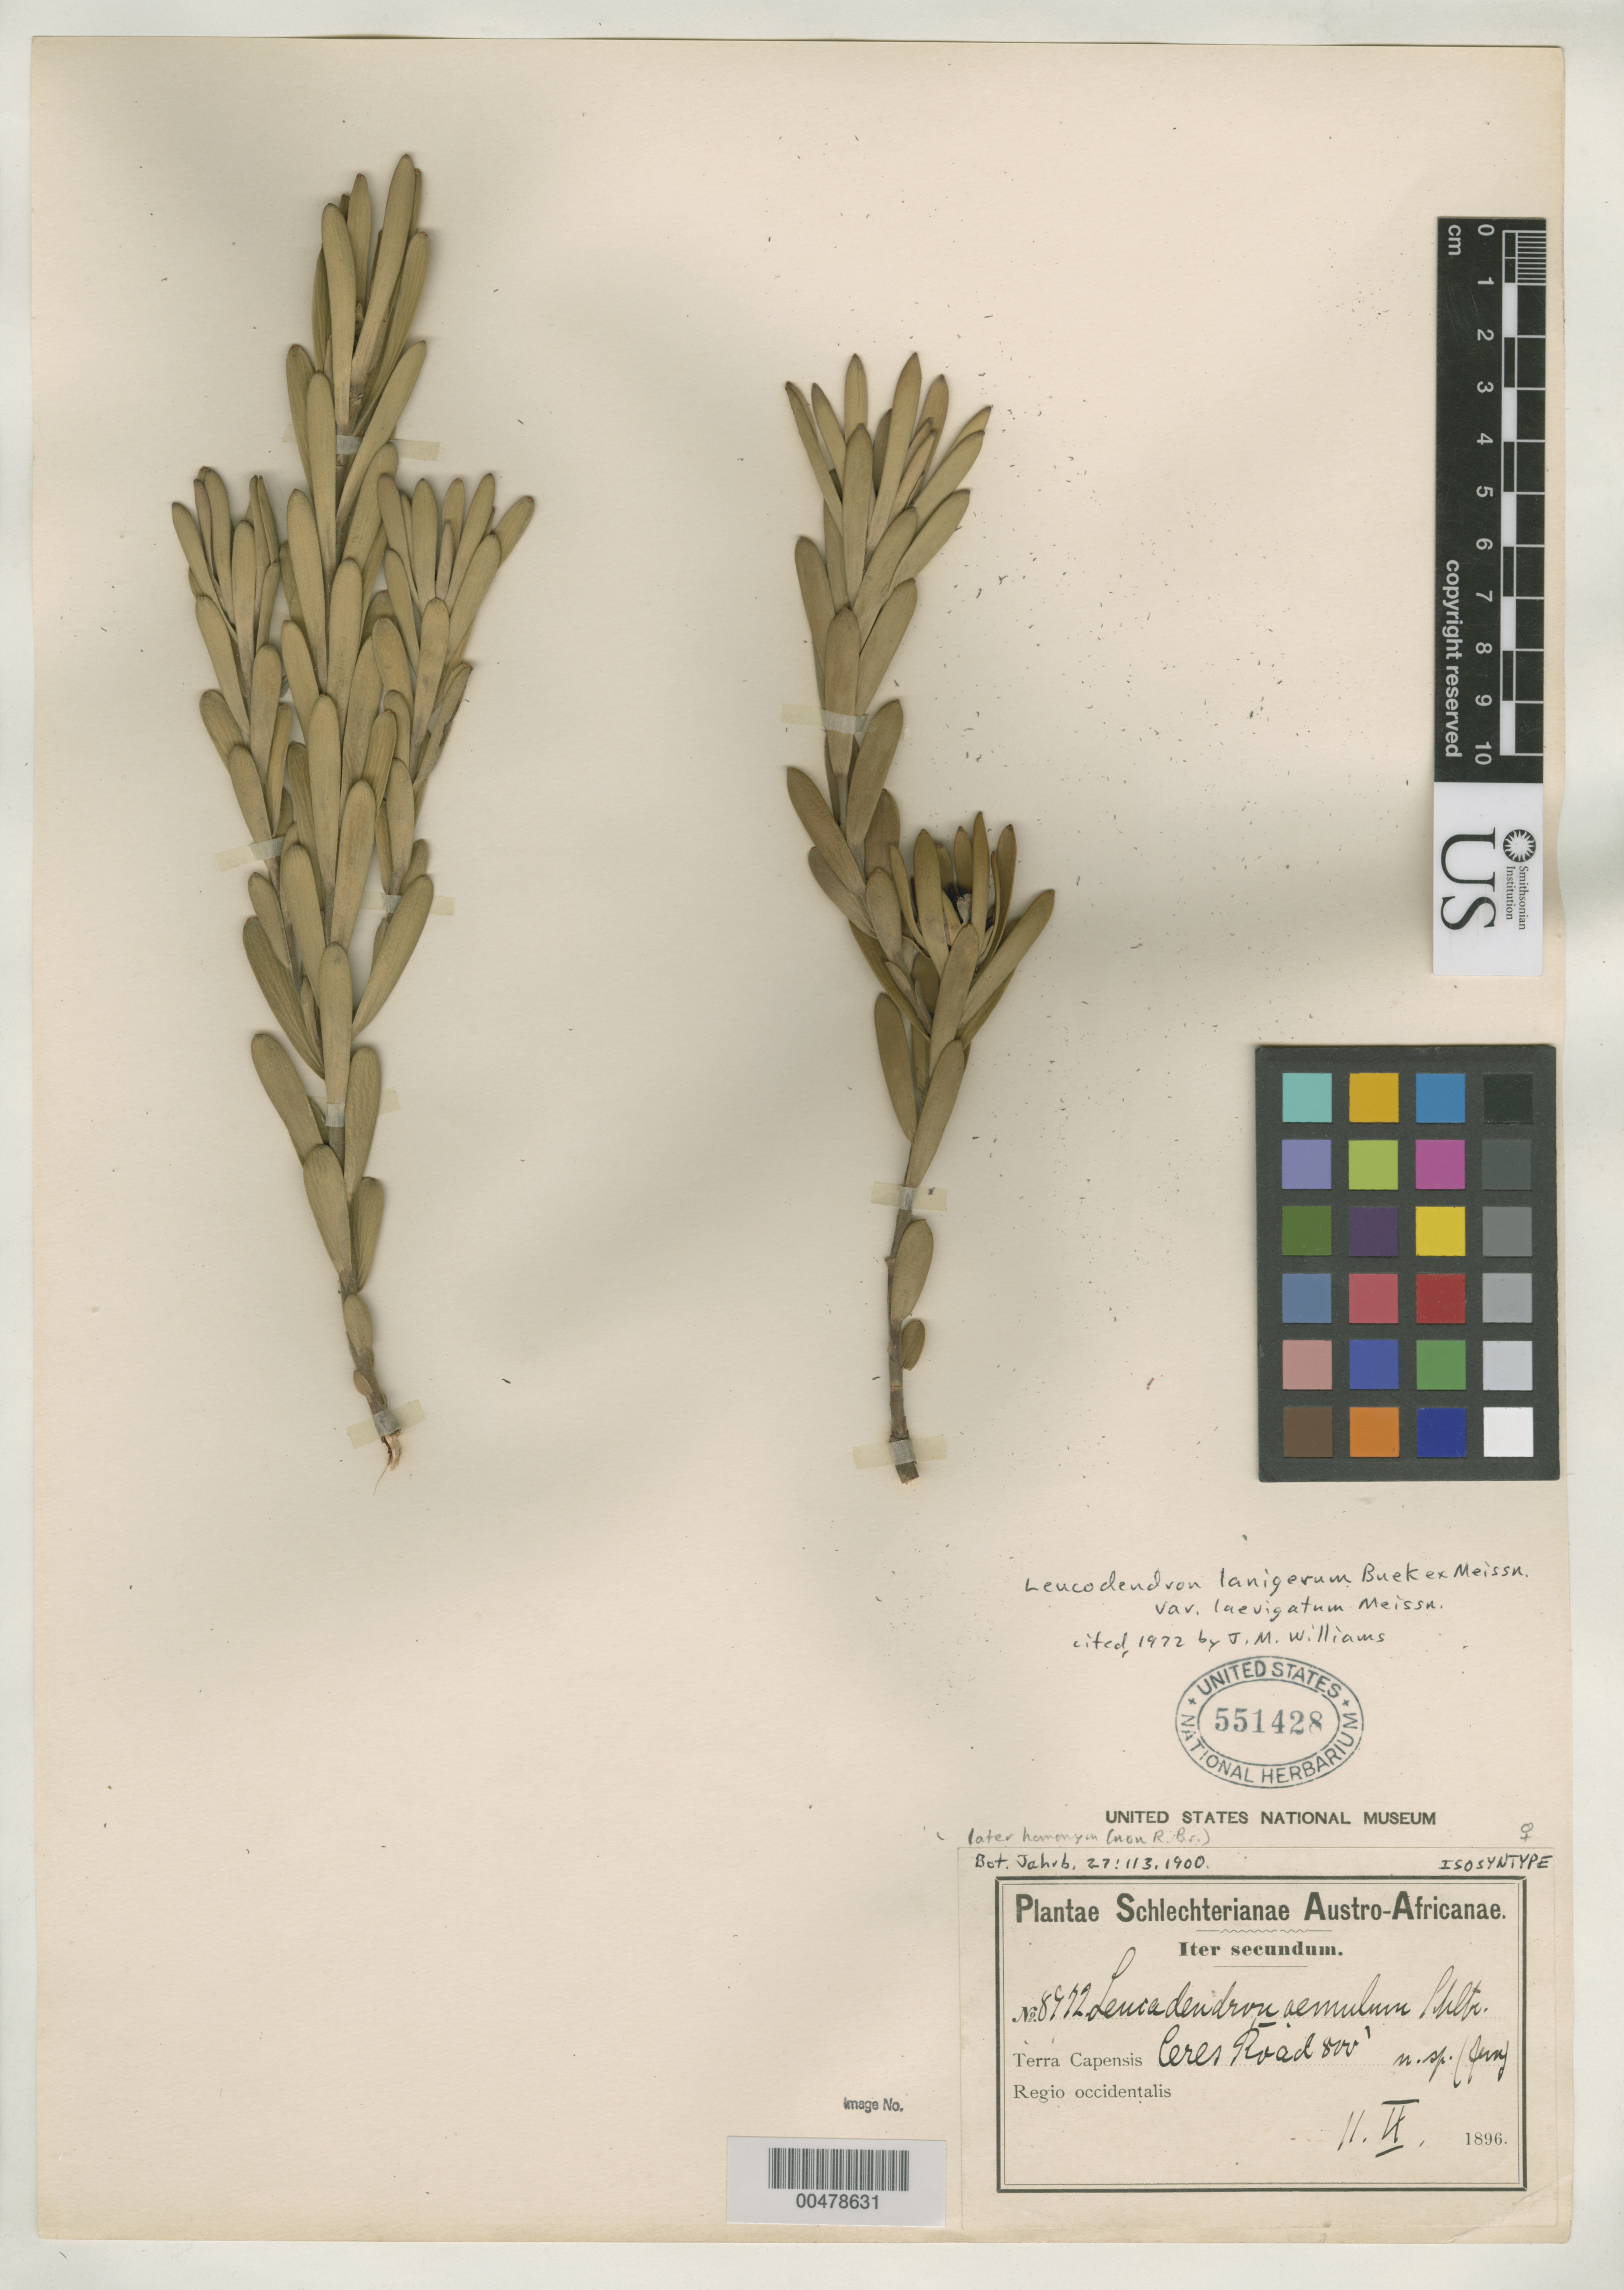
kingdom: Plantae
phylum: Tracheophyta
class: Magnoliopsida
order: Proteales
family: Proteaceae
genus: Leucadendron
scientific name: Leucadendron aemulum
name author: Schltr.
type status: Isosyntype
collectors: F. R. R. Schlechter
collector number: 8972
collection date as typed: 11 Nov 1896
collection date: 1896-11-11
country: South Africa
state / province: Western Cape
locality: Ceres Road.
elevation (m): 244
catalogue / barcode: US 551428